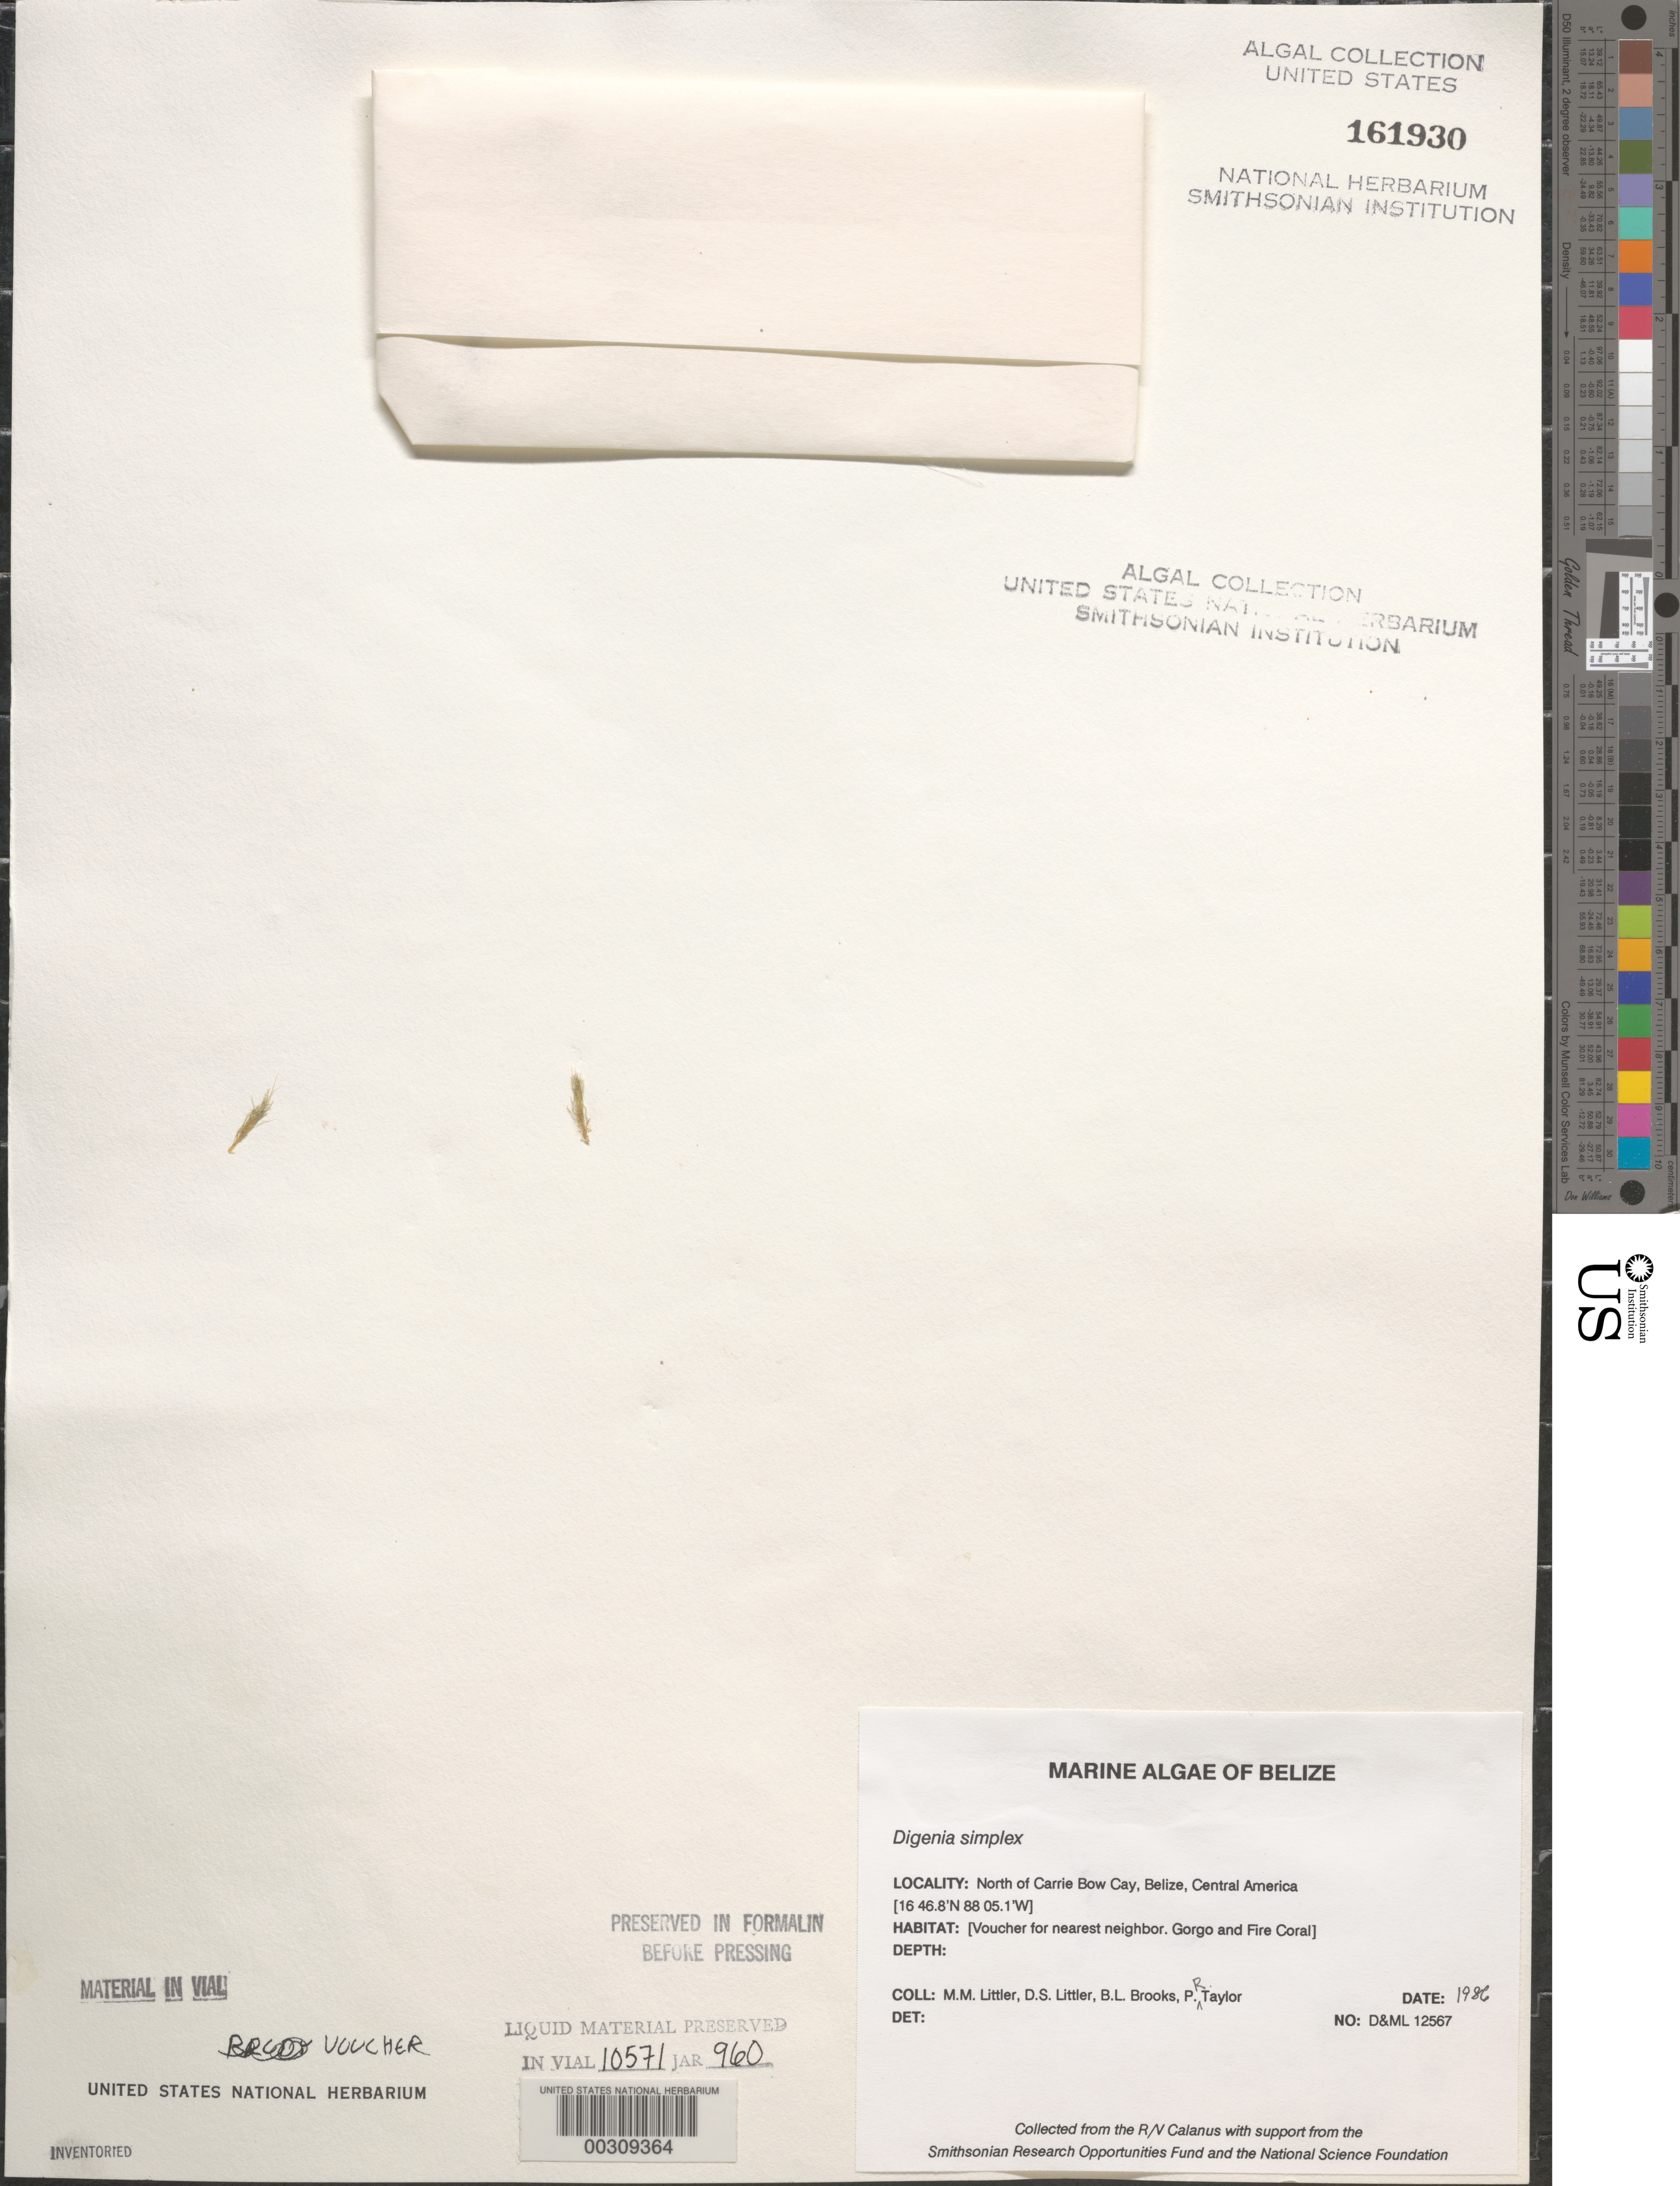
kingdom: Plantae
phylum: Rhodophyta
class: Florideophyceae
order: Ceramiales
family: Rhodomelaceae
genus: Digenea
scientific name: Digenea simplex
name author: (Wulfen) C. Agardh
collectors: M. M. Littler, D. S. Littler, B. Brooks & P. R. Taylor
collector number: D&ML 12567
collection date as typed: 1986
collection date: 1986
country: Belize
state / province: Stann Creek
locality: North of Carrie Bow Cay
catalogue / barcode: US 161930